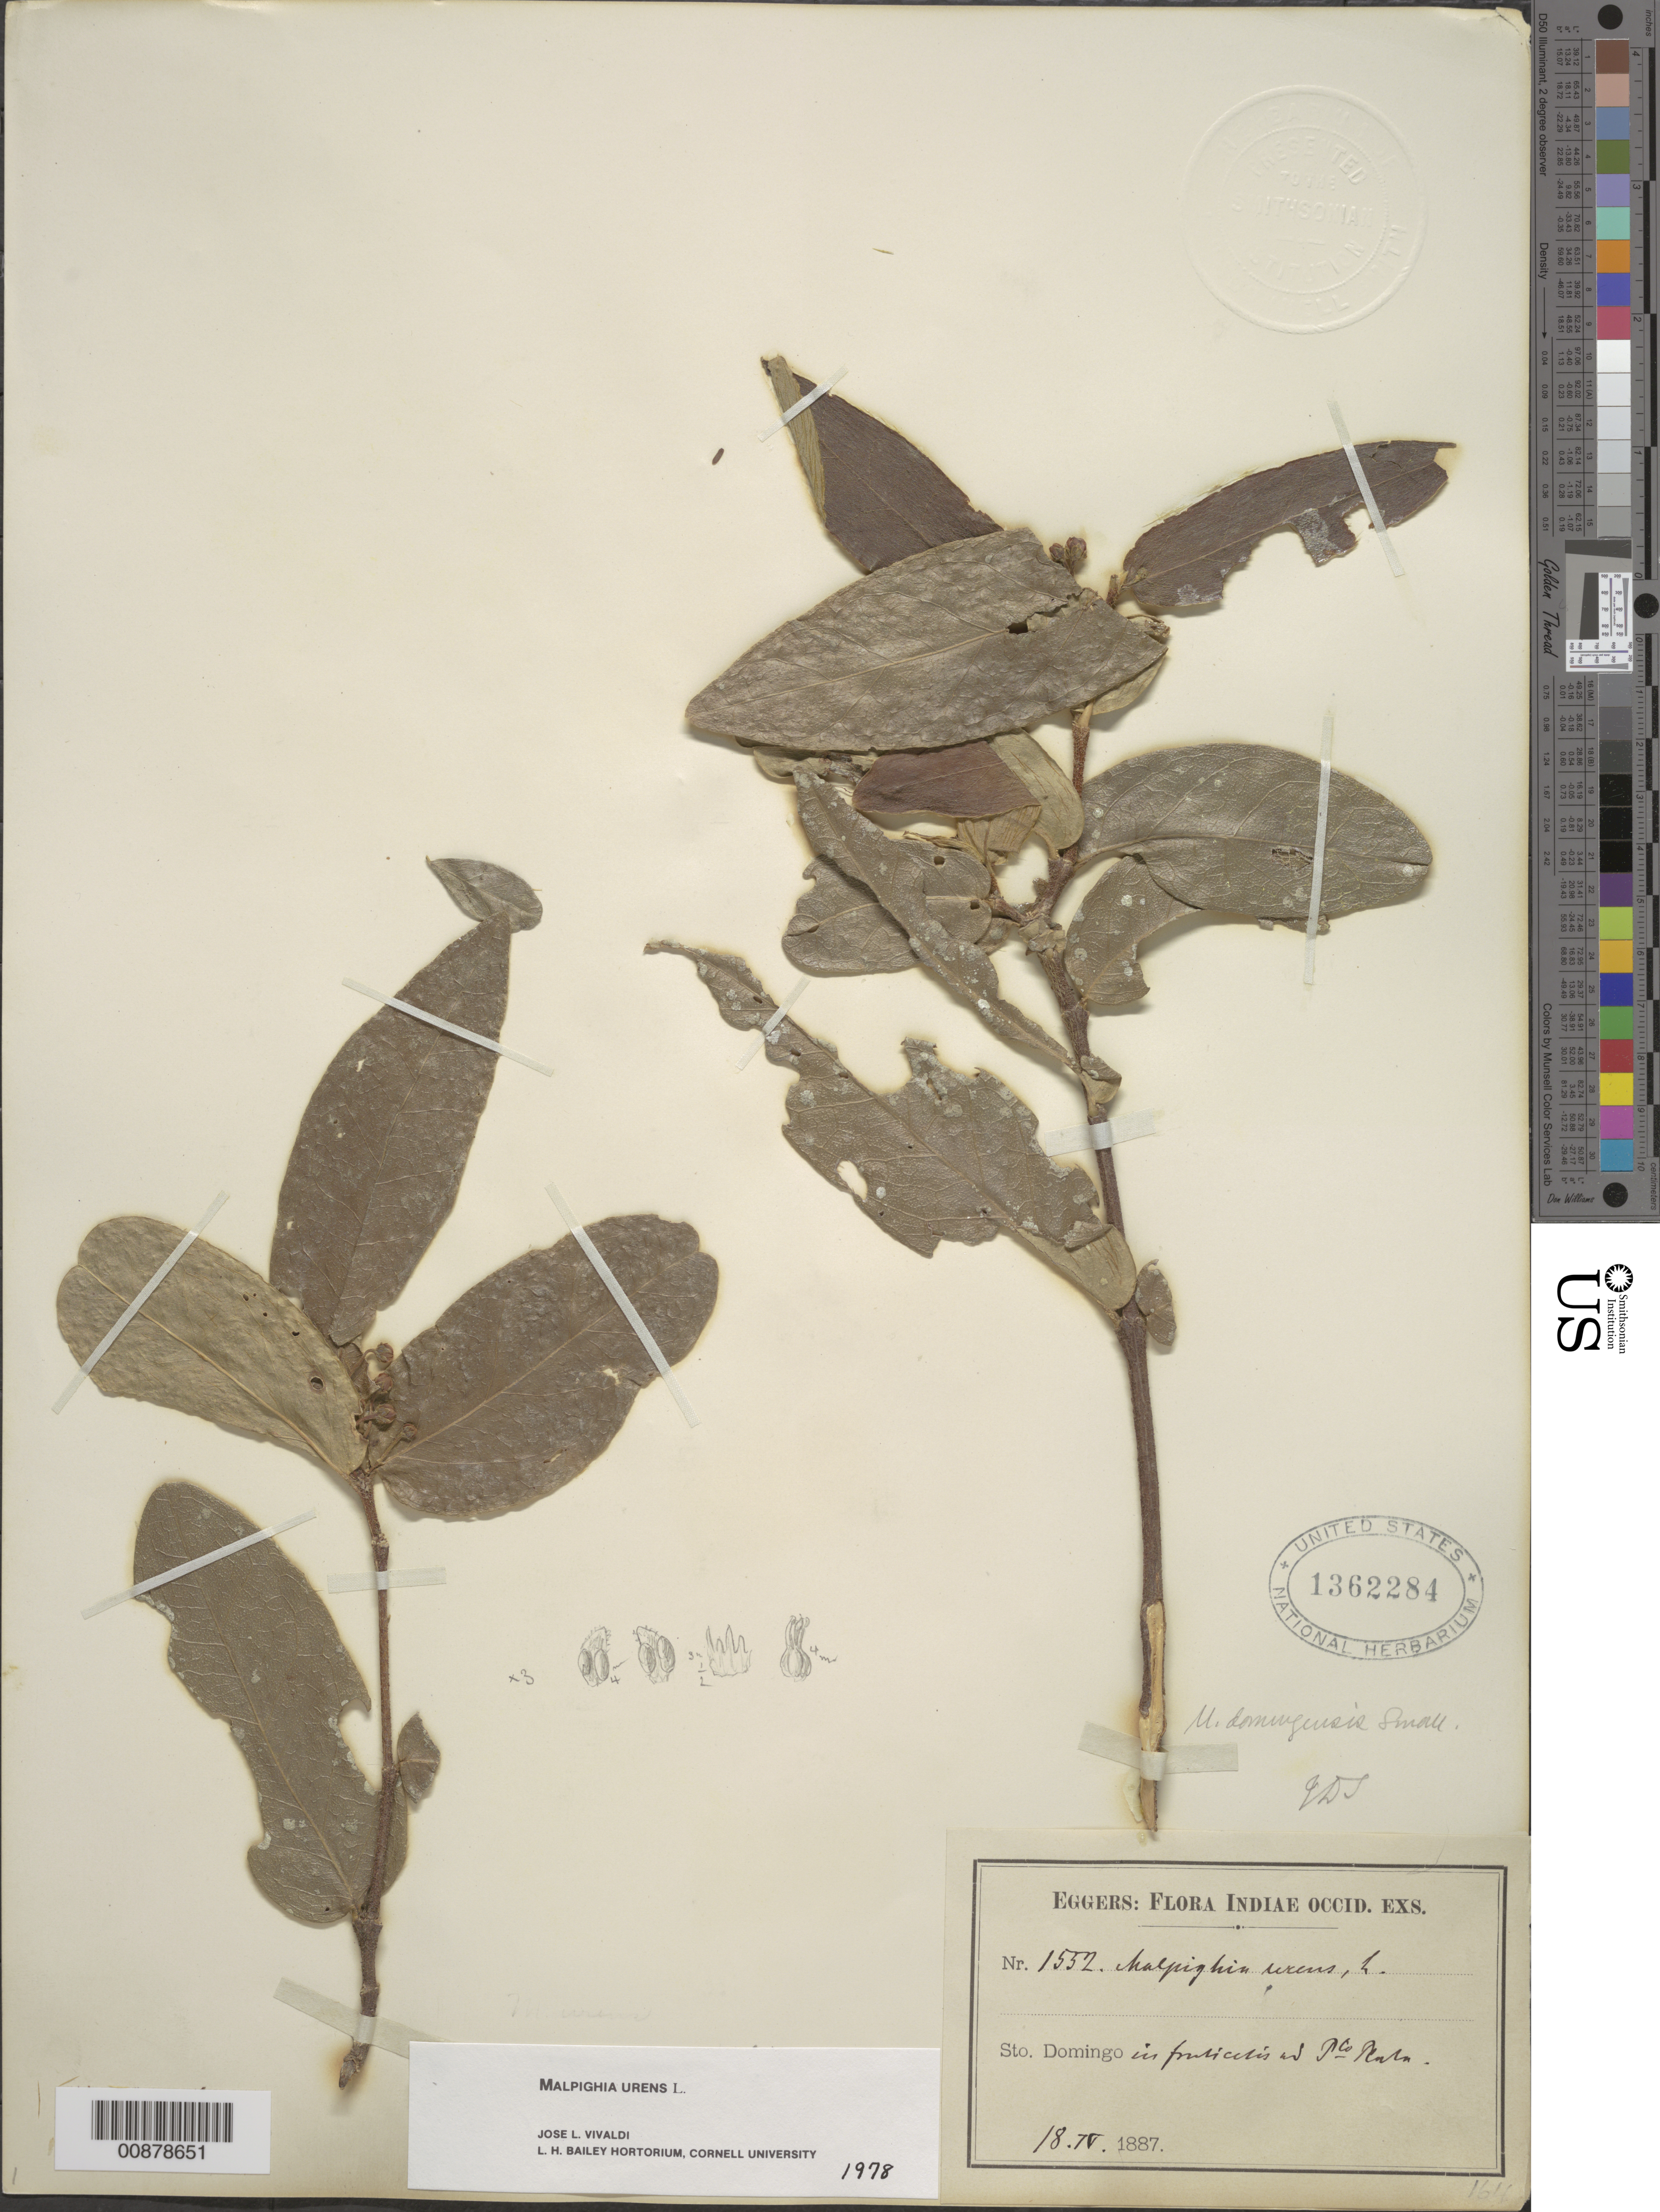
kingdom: Plantae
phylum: Tracheophyta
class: Magnoliopsida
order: Malpighiales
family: Malpighiaceae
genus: Malpighia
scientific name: Malpighia urens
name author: L.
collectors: -. Eggers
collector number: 1552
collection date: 1887-04-18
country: Dominican Republic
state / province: Puerto Plata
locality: Indiae occid. Sto Domingo in fruticetis ad Pto. Plata.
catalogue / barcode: US 1362284